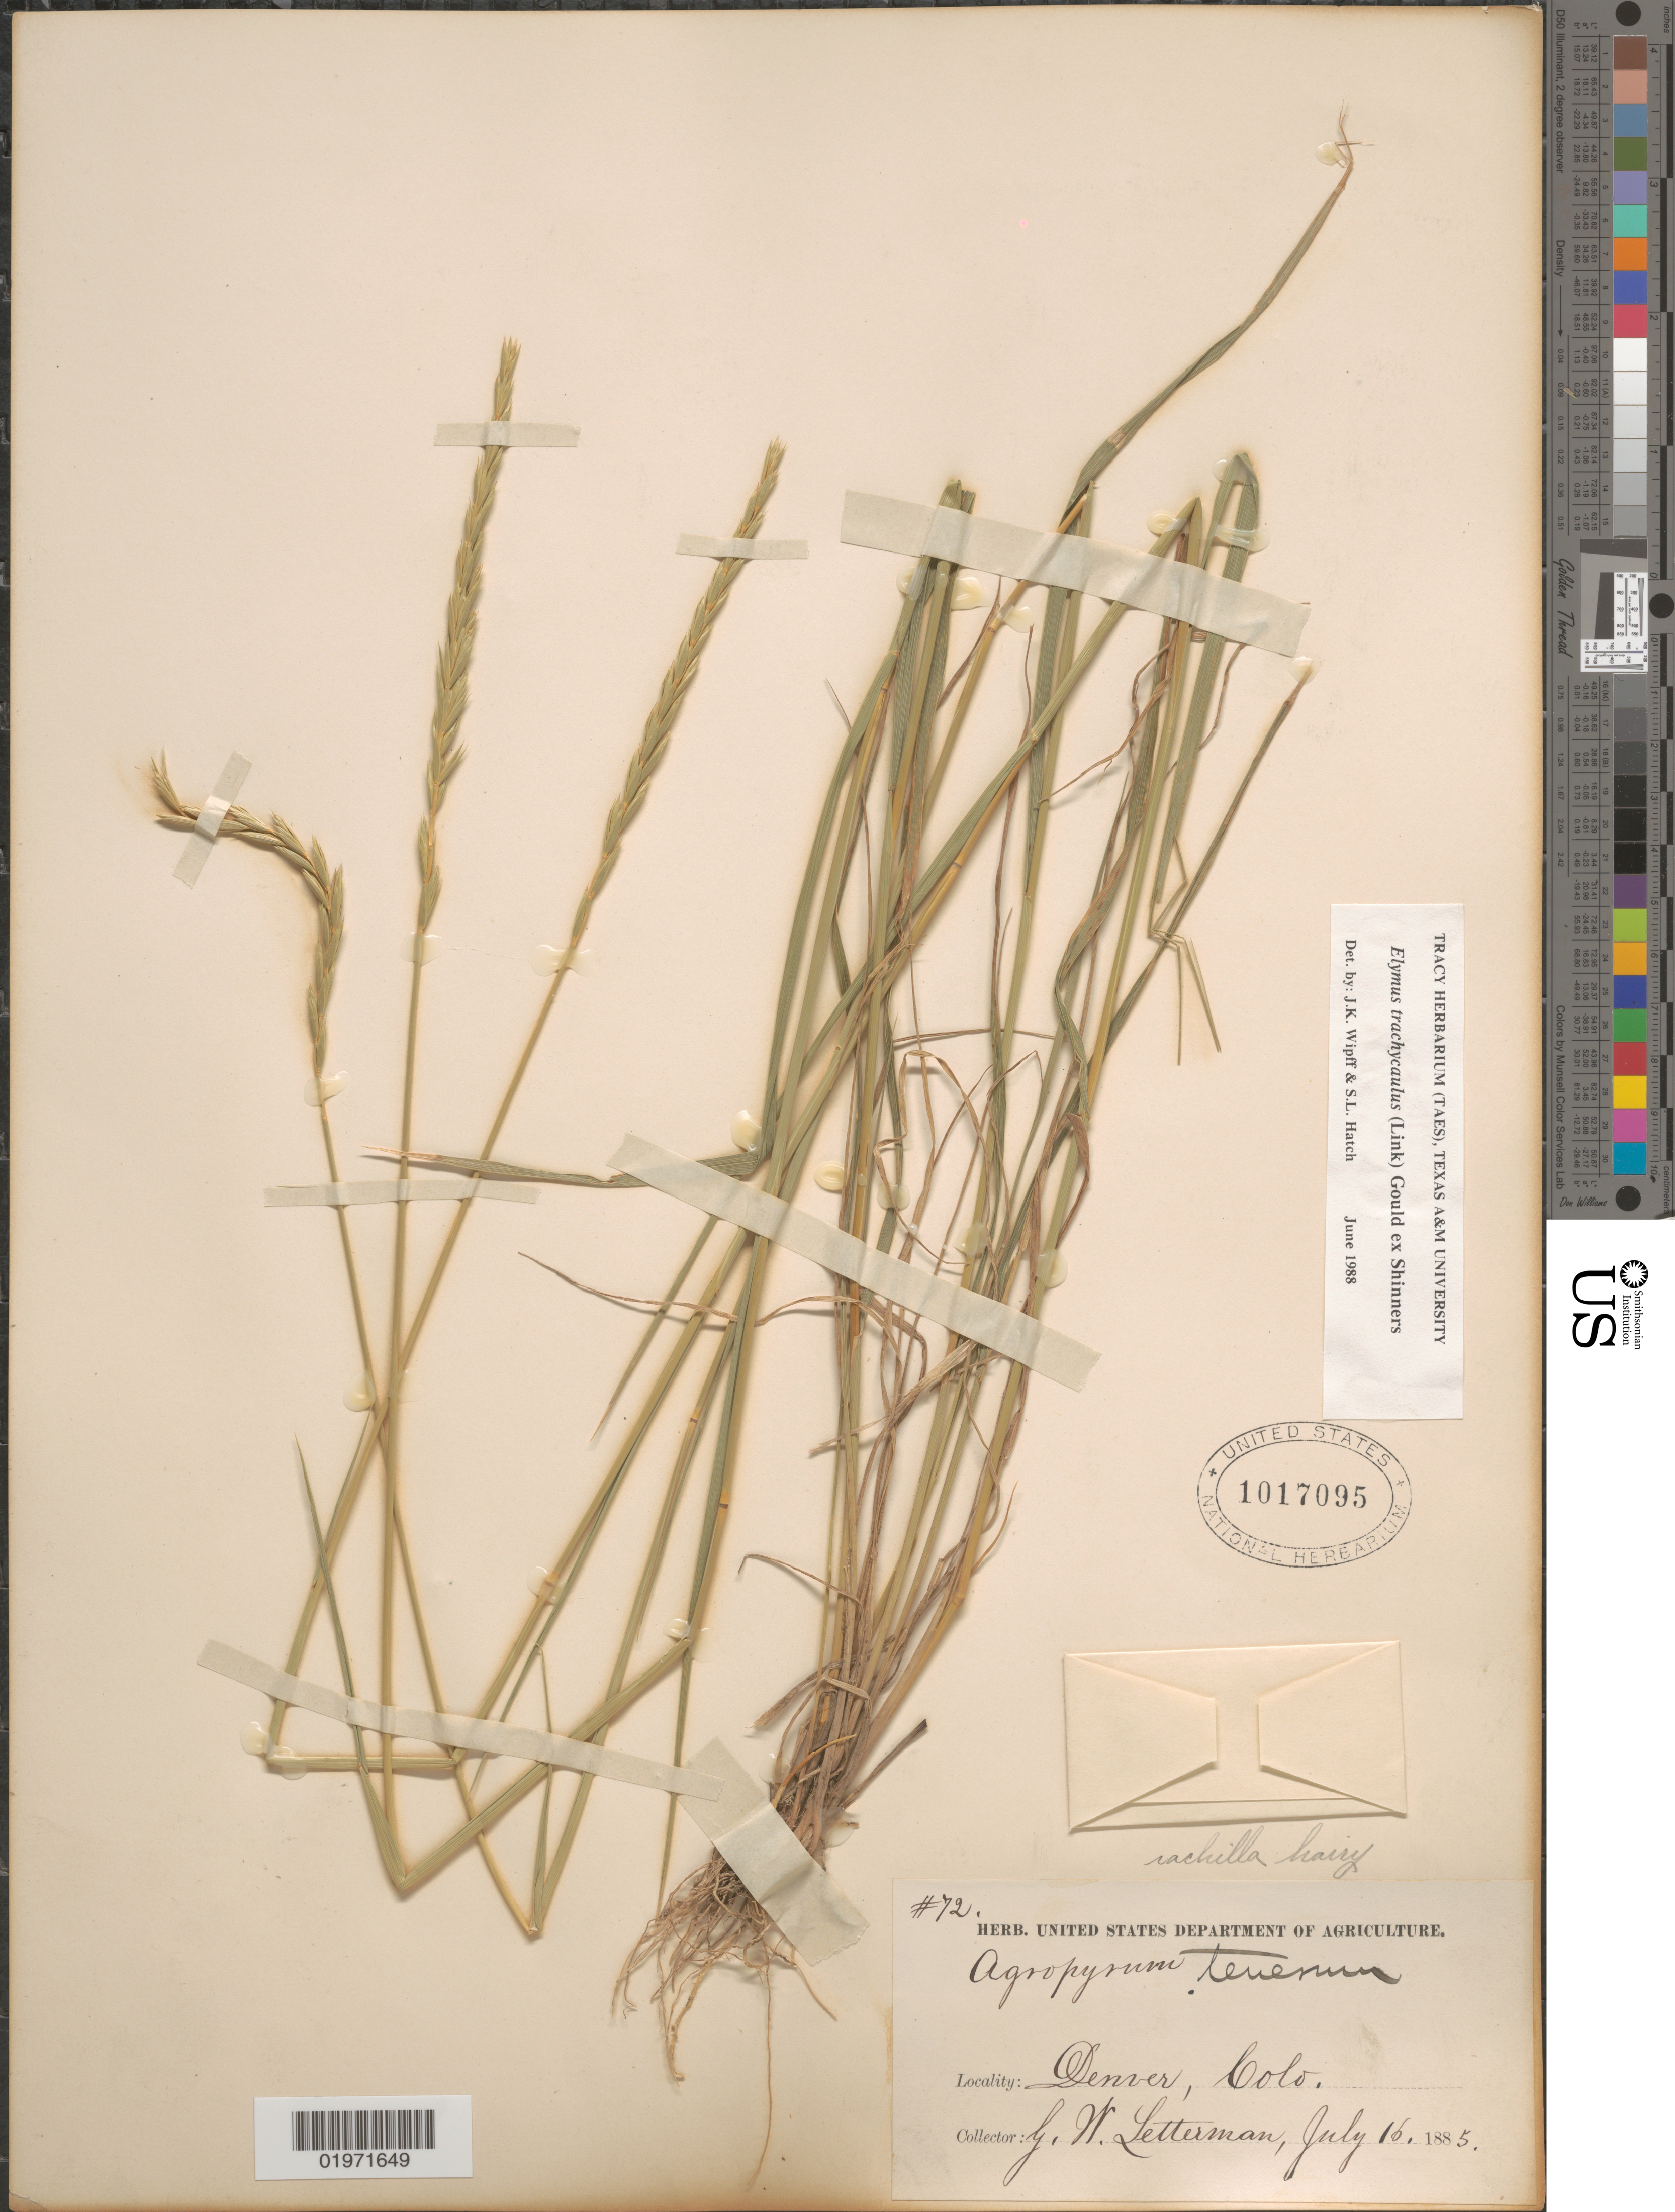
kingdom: Plantae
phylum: Tracheophyta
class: Liliopsida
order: Poales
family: Poaceae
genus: Elymus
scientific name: Elymus trachycaulus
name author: (Link) Gould ex Shinners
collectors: G. W. Letterman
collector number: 72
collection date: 1885-07-16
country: United States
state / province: Colorado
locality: Denver.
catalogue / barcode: US 1017095